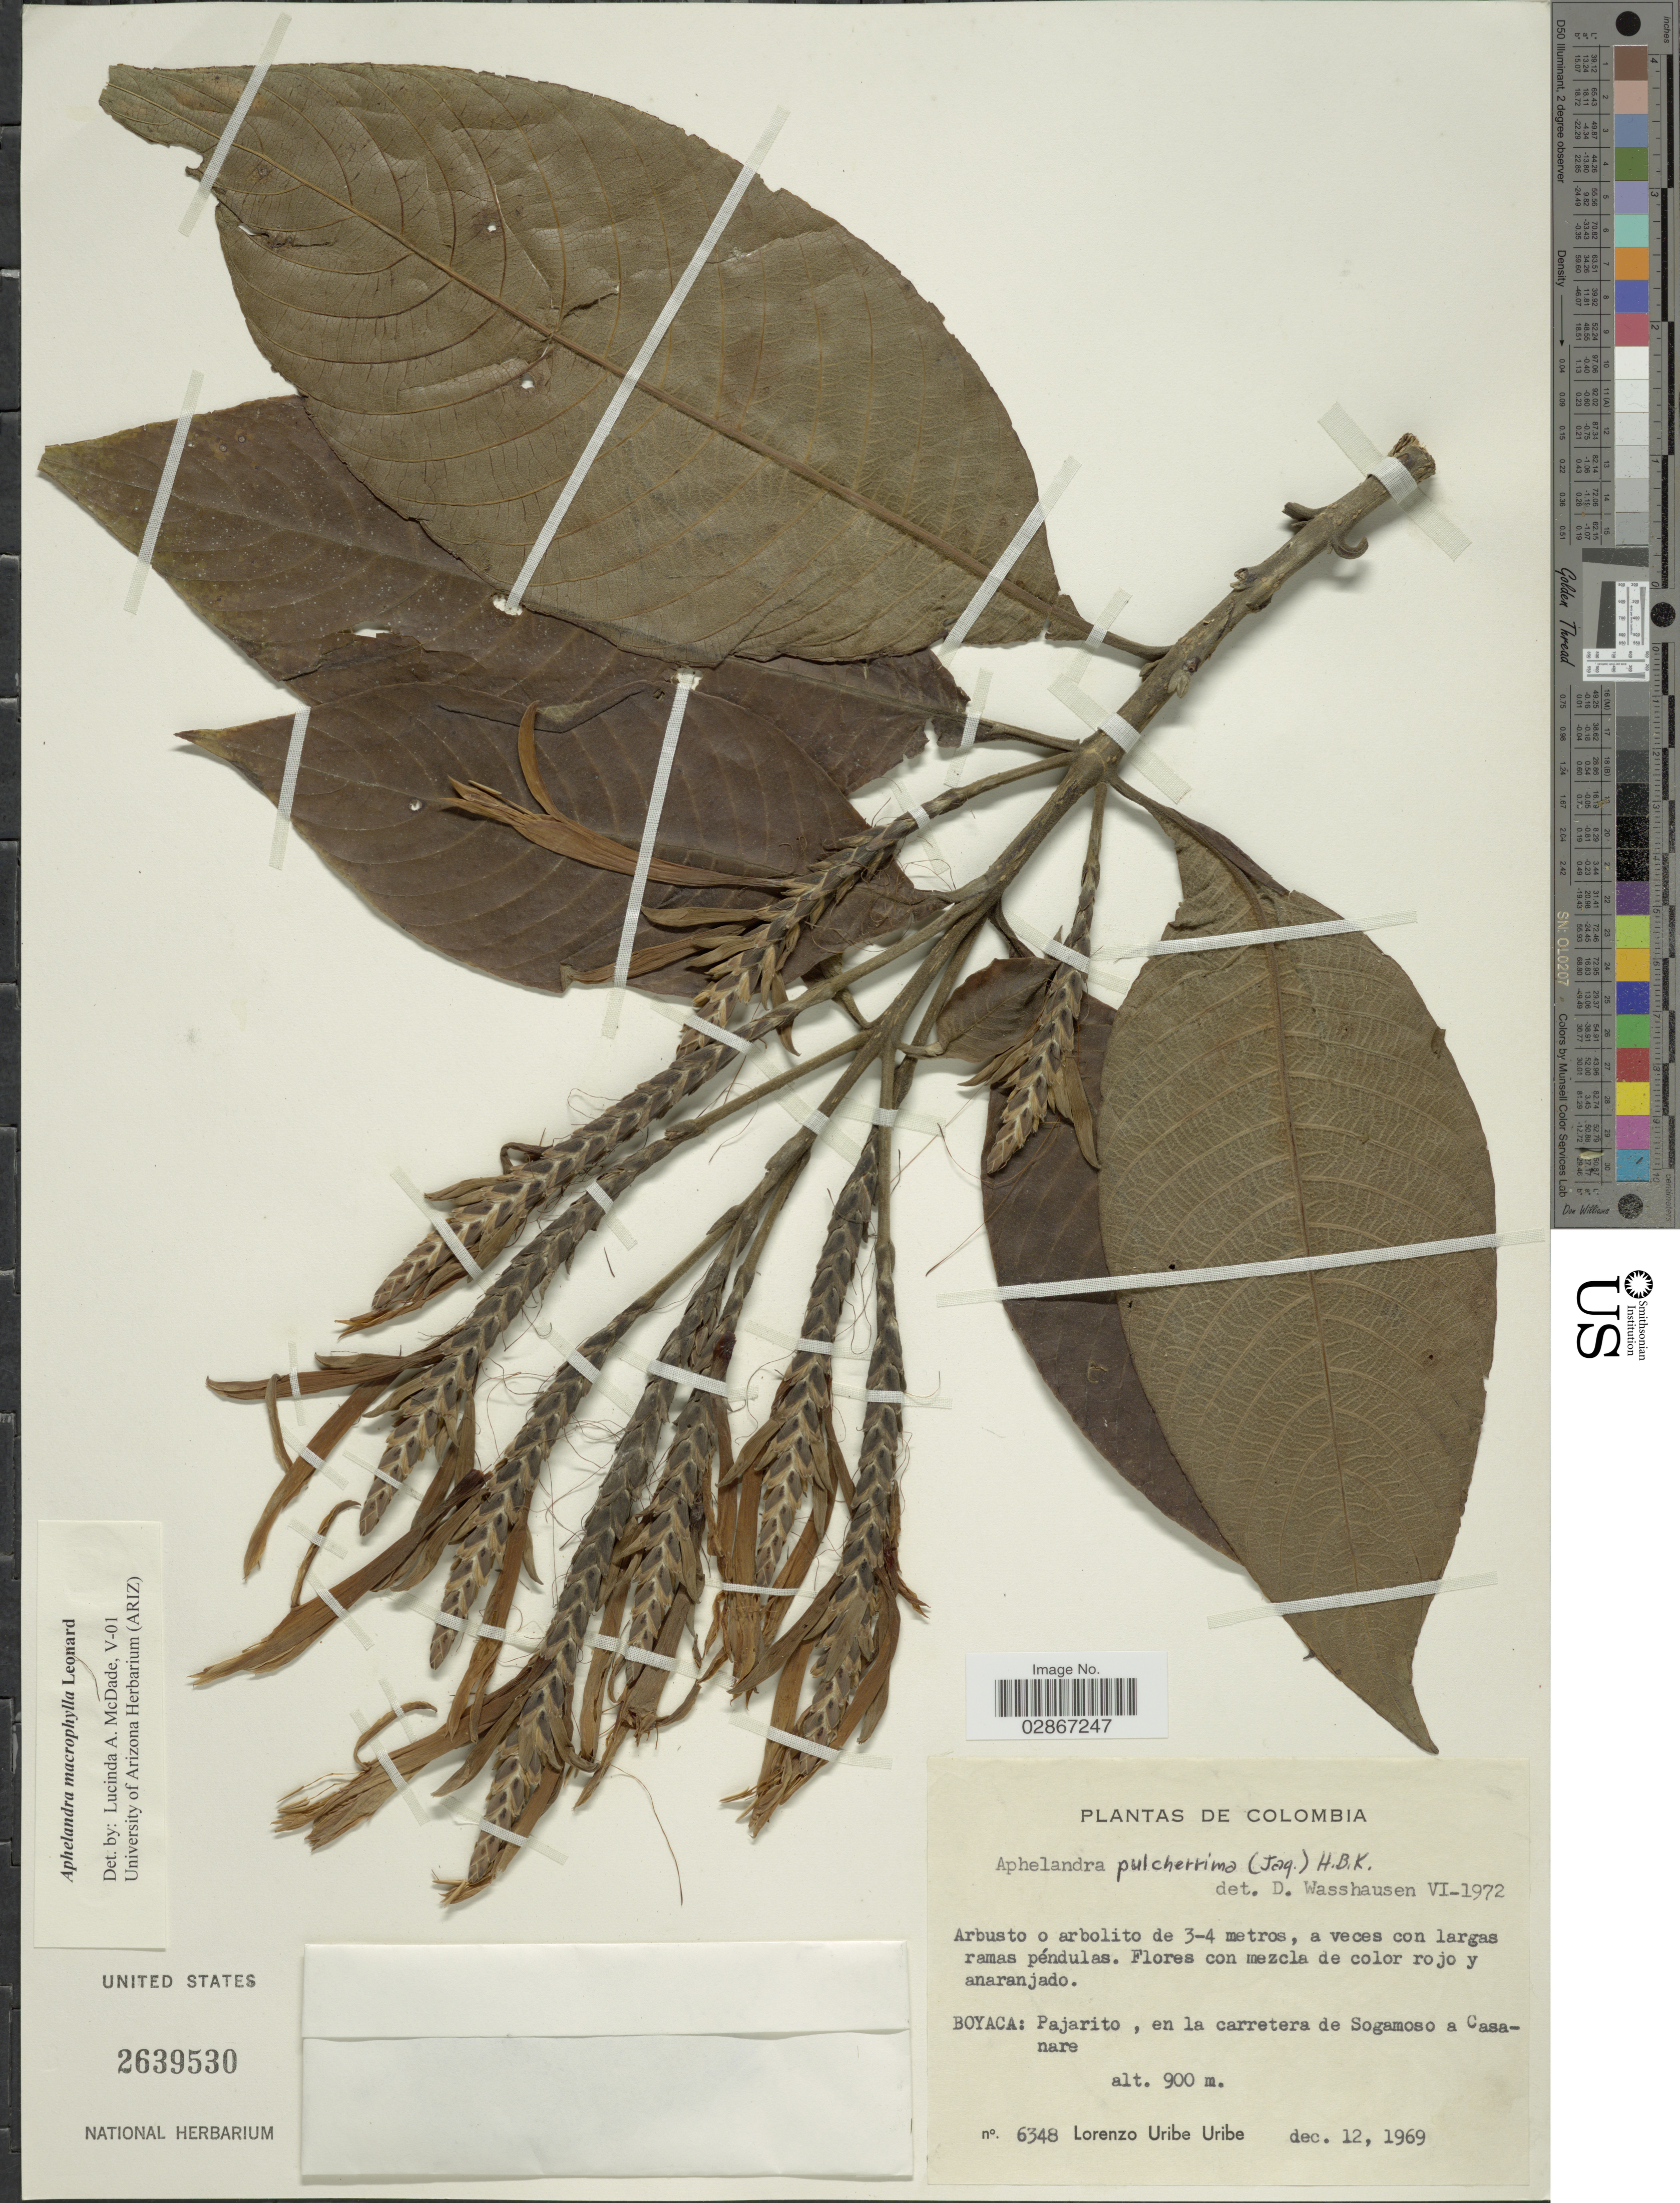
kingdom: Plantae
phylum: Tracheophyta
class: Magnoliopsida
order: Lamiales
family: Acanthaceae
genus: Aphelandra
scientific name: Aphelandra macrophylla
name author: Leonard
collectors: L. Uribe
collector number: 6348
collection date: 1969-12-12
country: Colombia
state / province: Boyacá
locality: Pajarito, en la carretera de Sogamoso a Casanare.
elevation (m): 900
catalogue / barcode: US 2639530